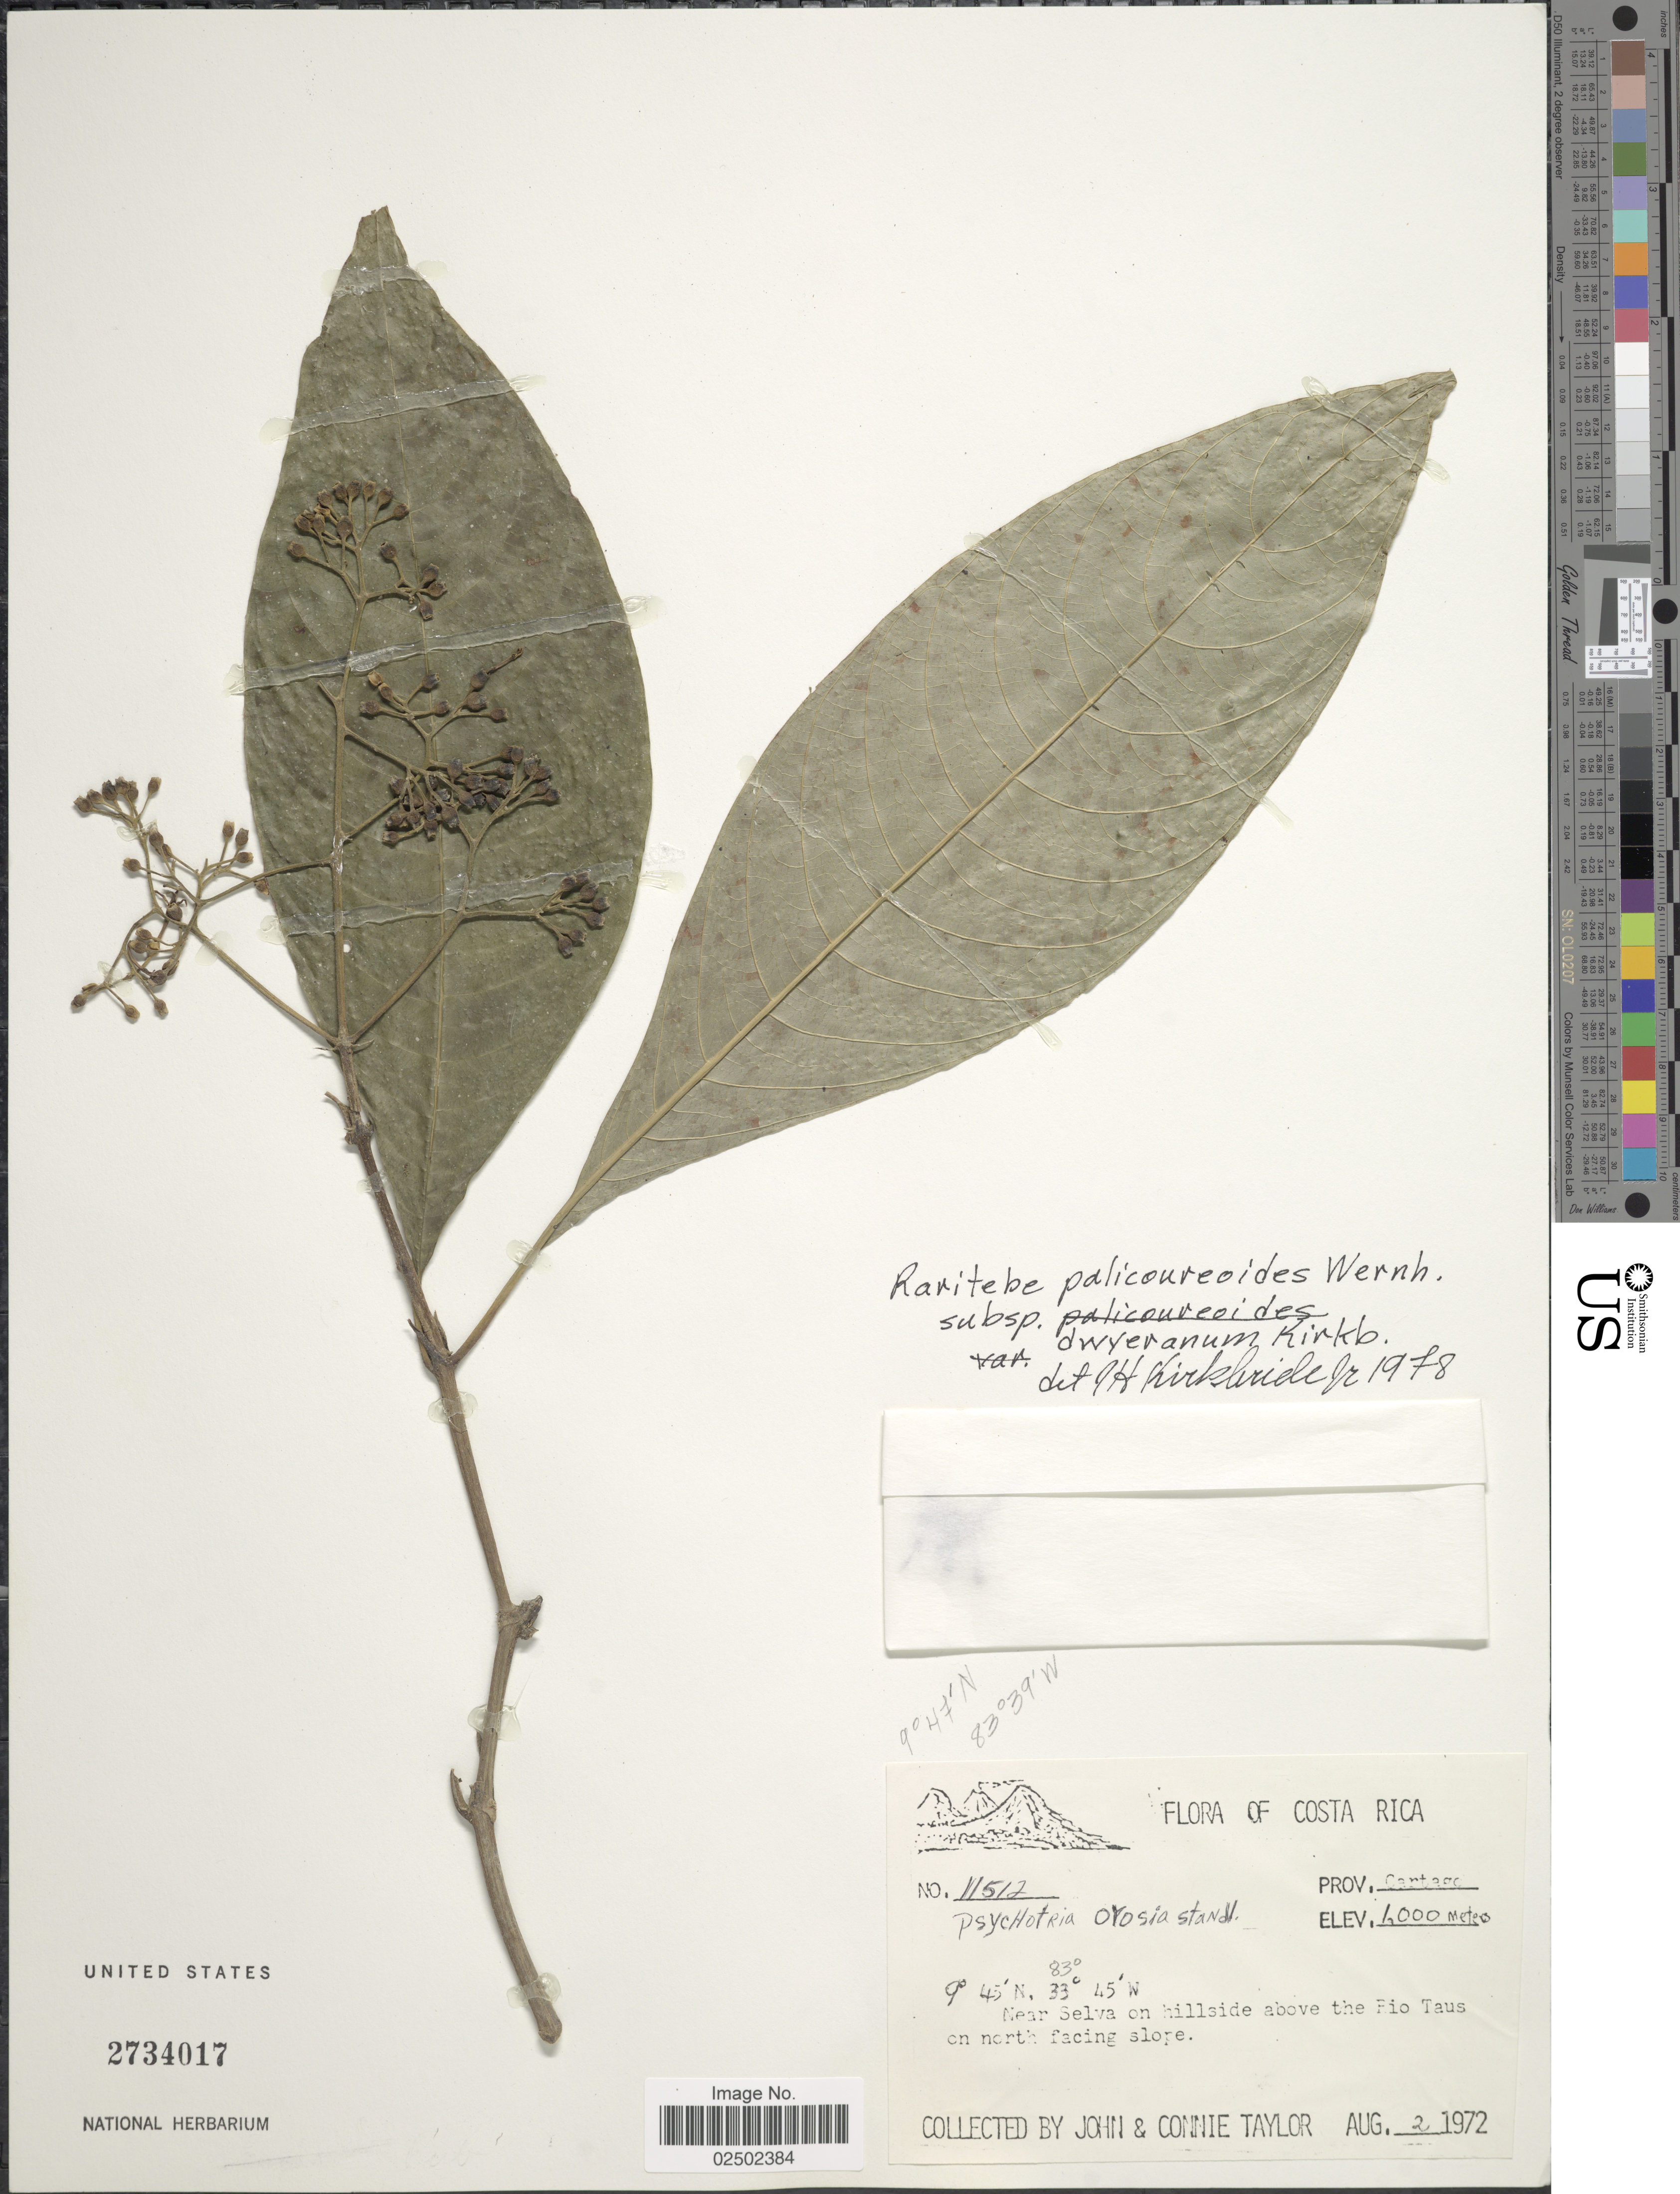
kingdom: Plantae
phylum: Tracheophyta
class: Magnoliopsida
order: Gentianales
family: Rubiaceae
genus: Raritebe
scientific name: Raritebe palicoureoides subsp. dwyeranum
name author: J.H. Kirkbr.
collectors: J. Taylor & C. Taylor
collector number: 11512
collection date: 1972-08-02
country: Costa Rica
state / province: Cartago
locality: Near Selva on hillside above the Rio Taus on north facing slope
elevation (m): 4000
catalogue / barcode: US 2734017